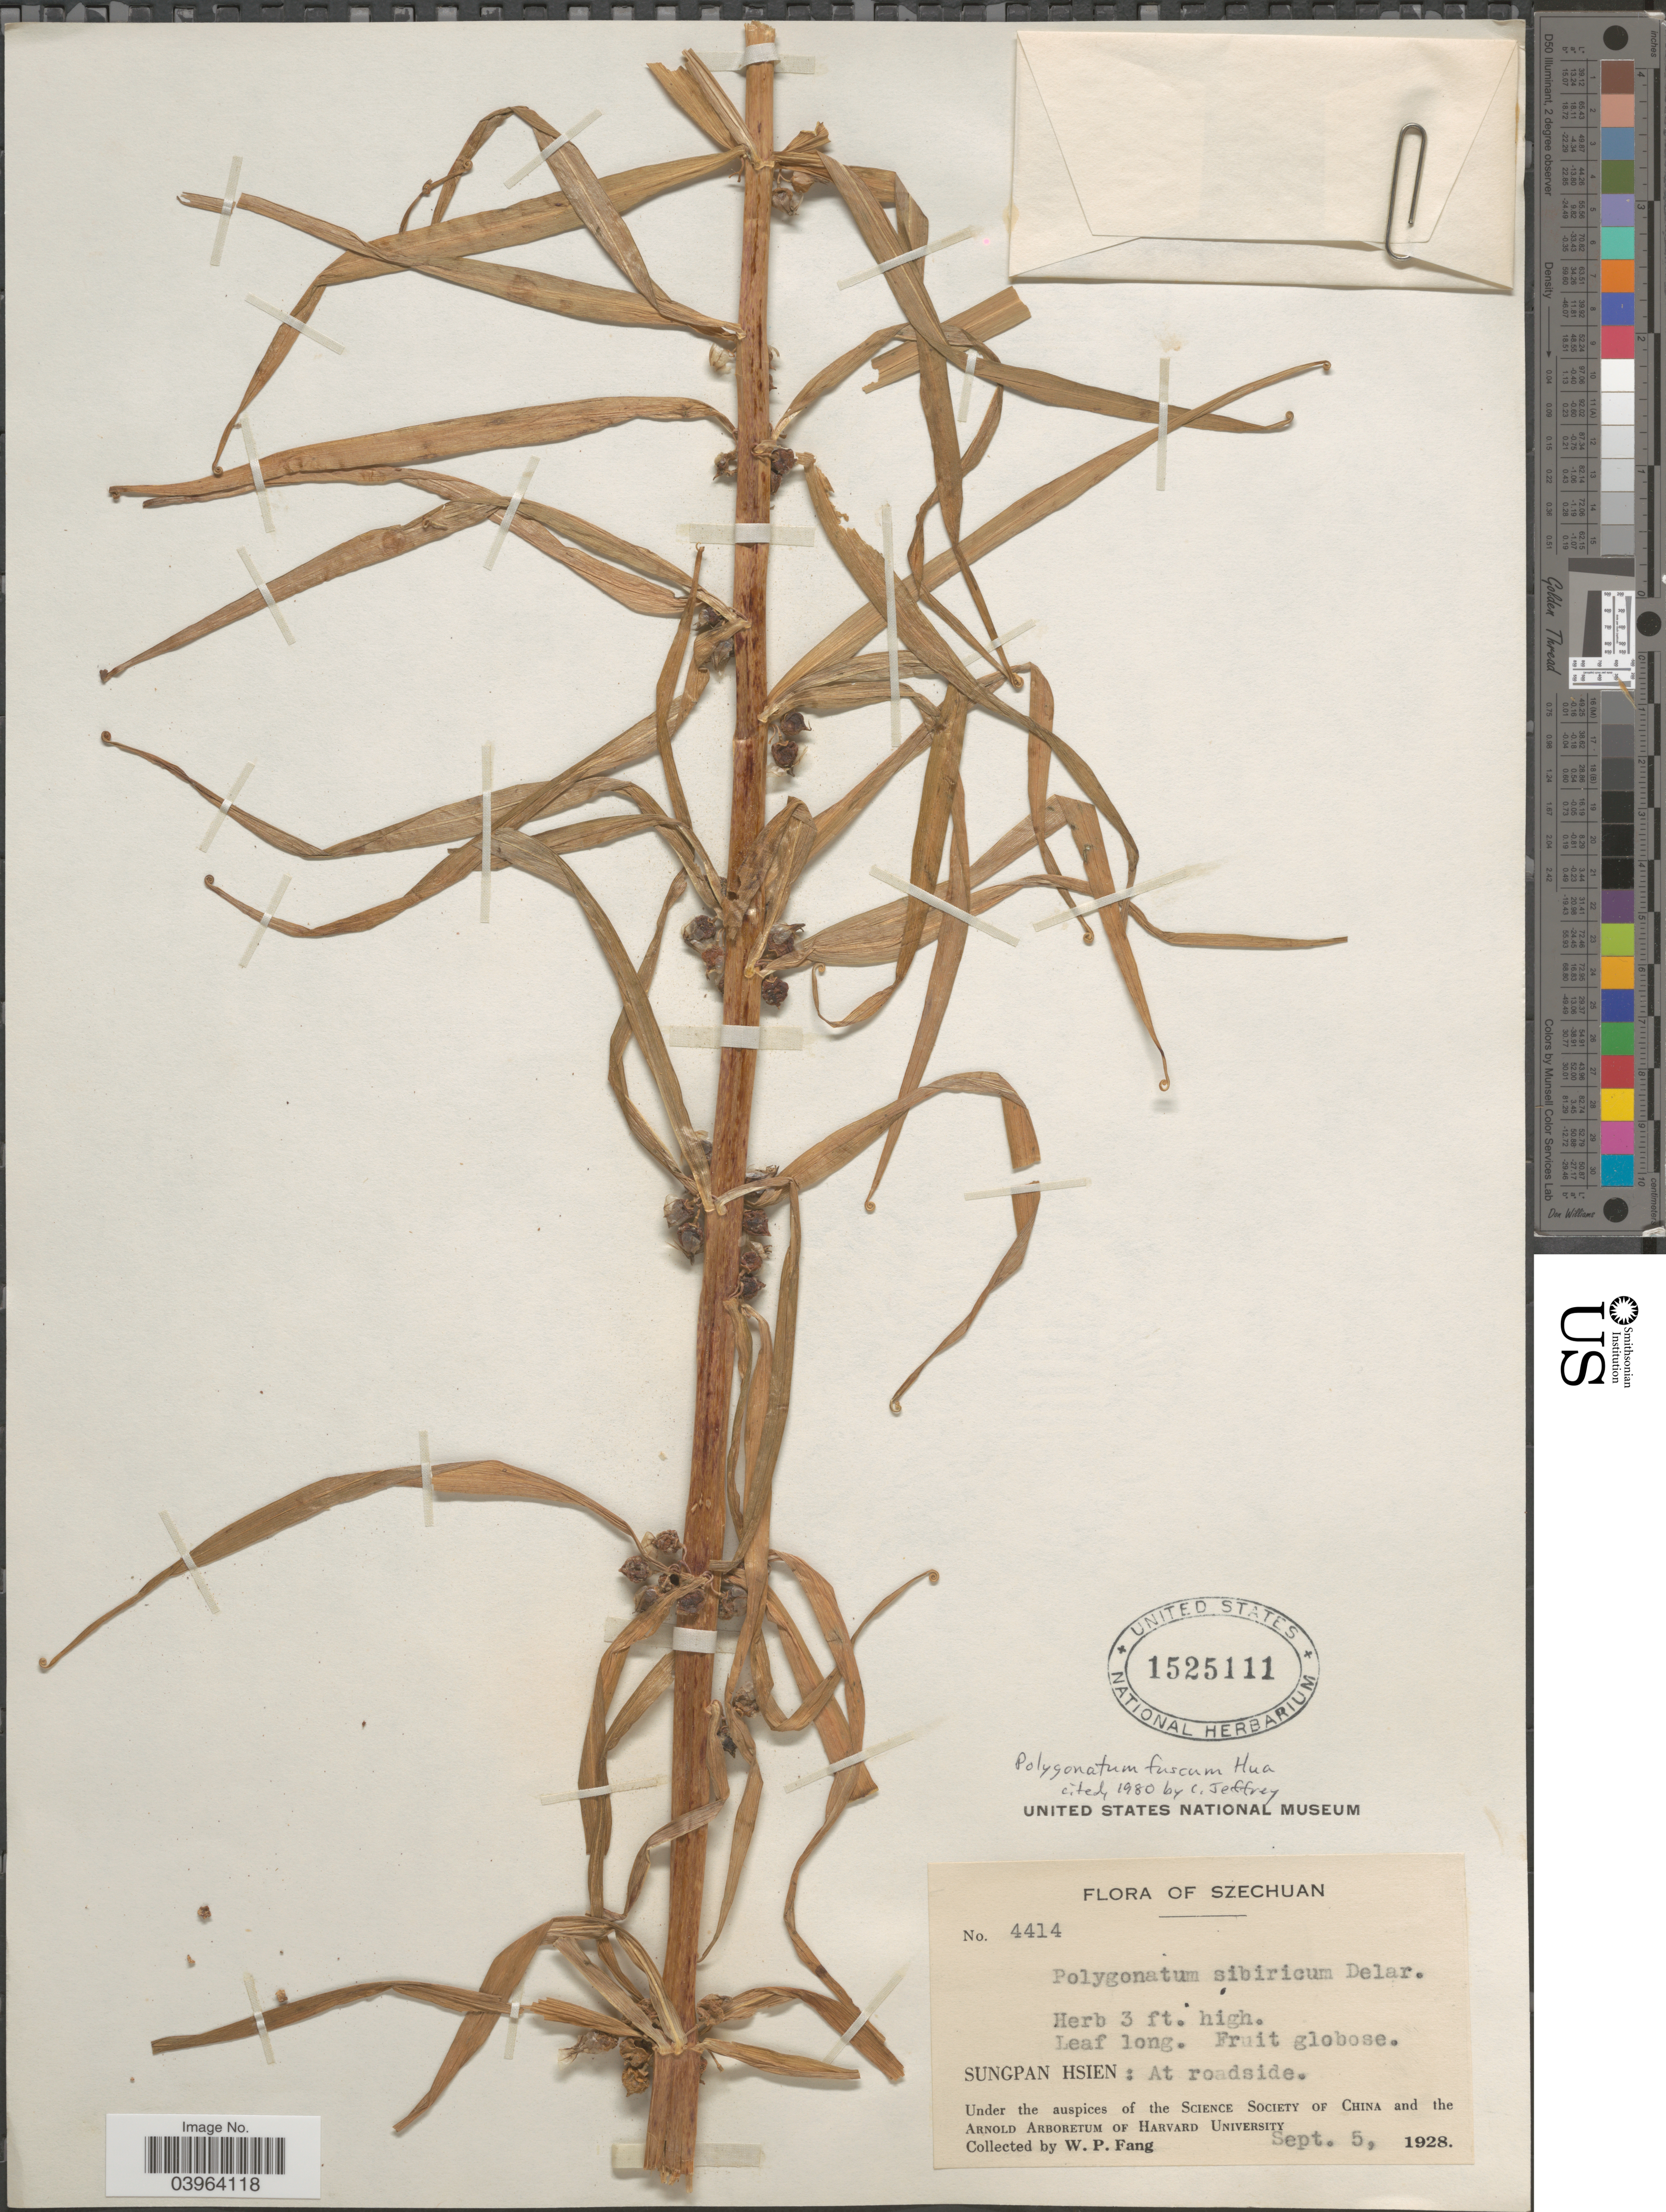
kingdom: Plantae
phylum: Tracheophyta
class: Liliopsida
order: Asparagales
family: Asparagaceae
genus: Polygonatum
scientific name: Polygonatum fuscum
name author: Hua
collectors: W. P. Fang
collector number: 4414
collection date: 1928-09-05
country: China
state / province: Sichuan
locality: Szechuan. Sungpan Hsien: At roadside.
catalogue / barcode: US 1525111